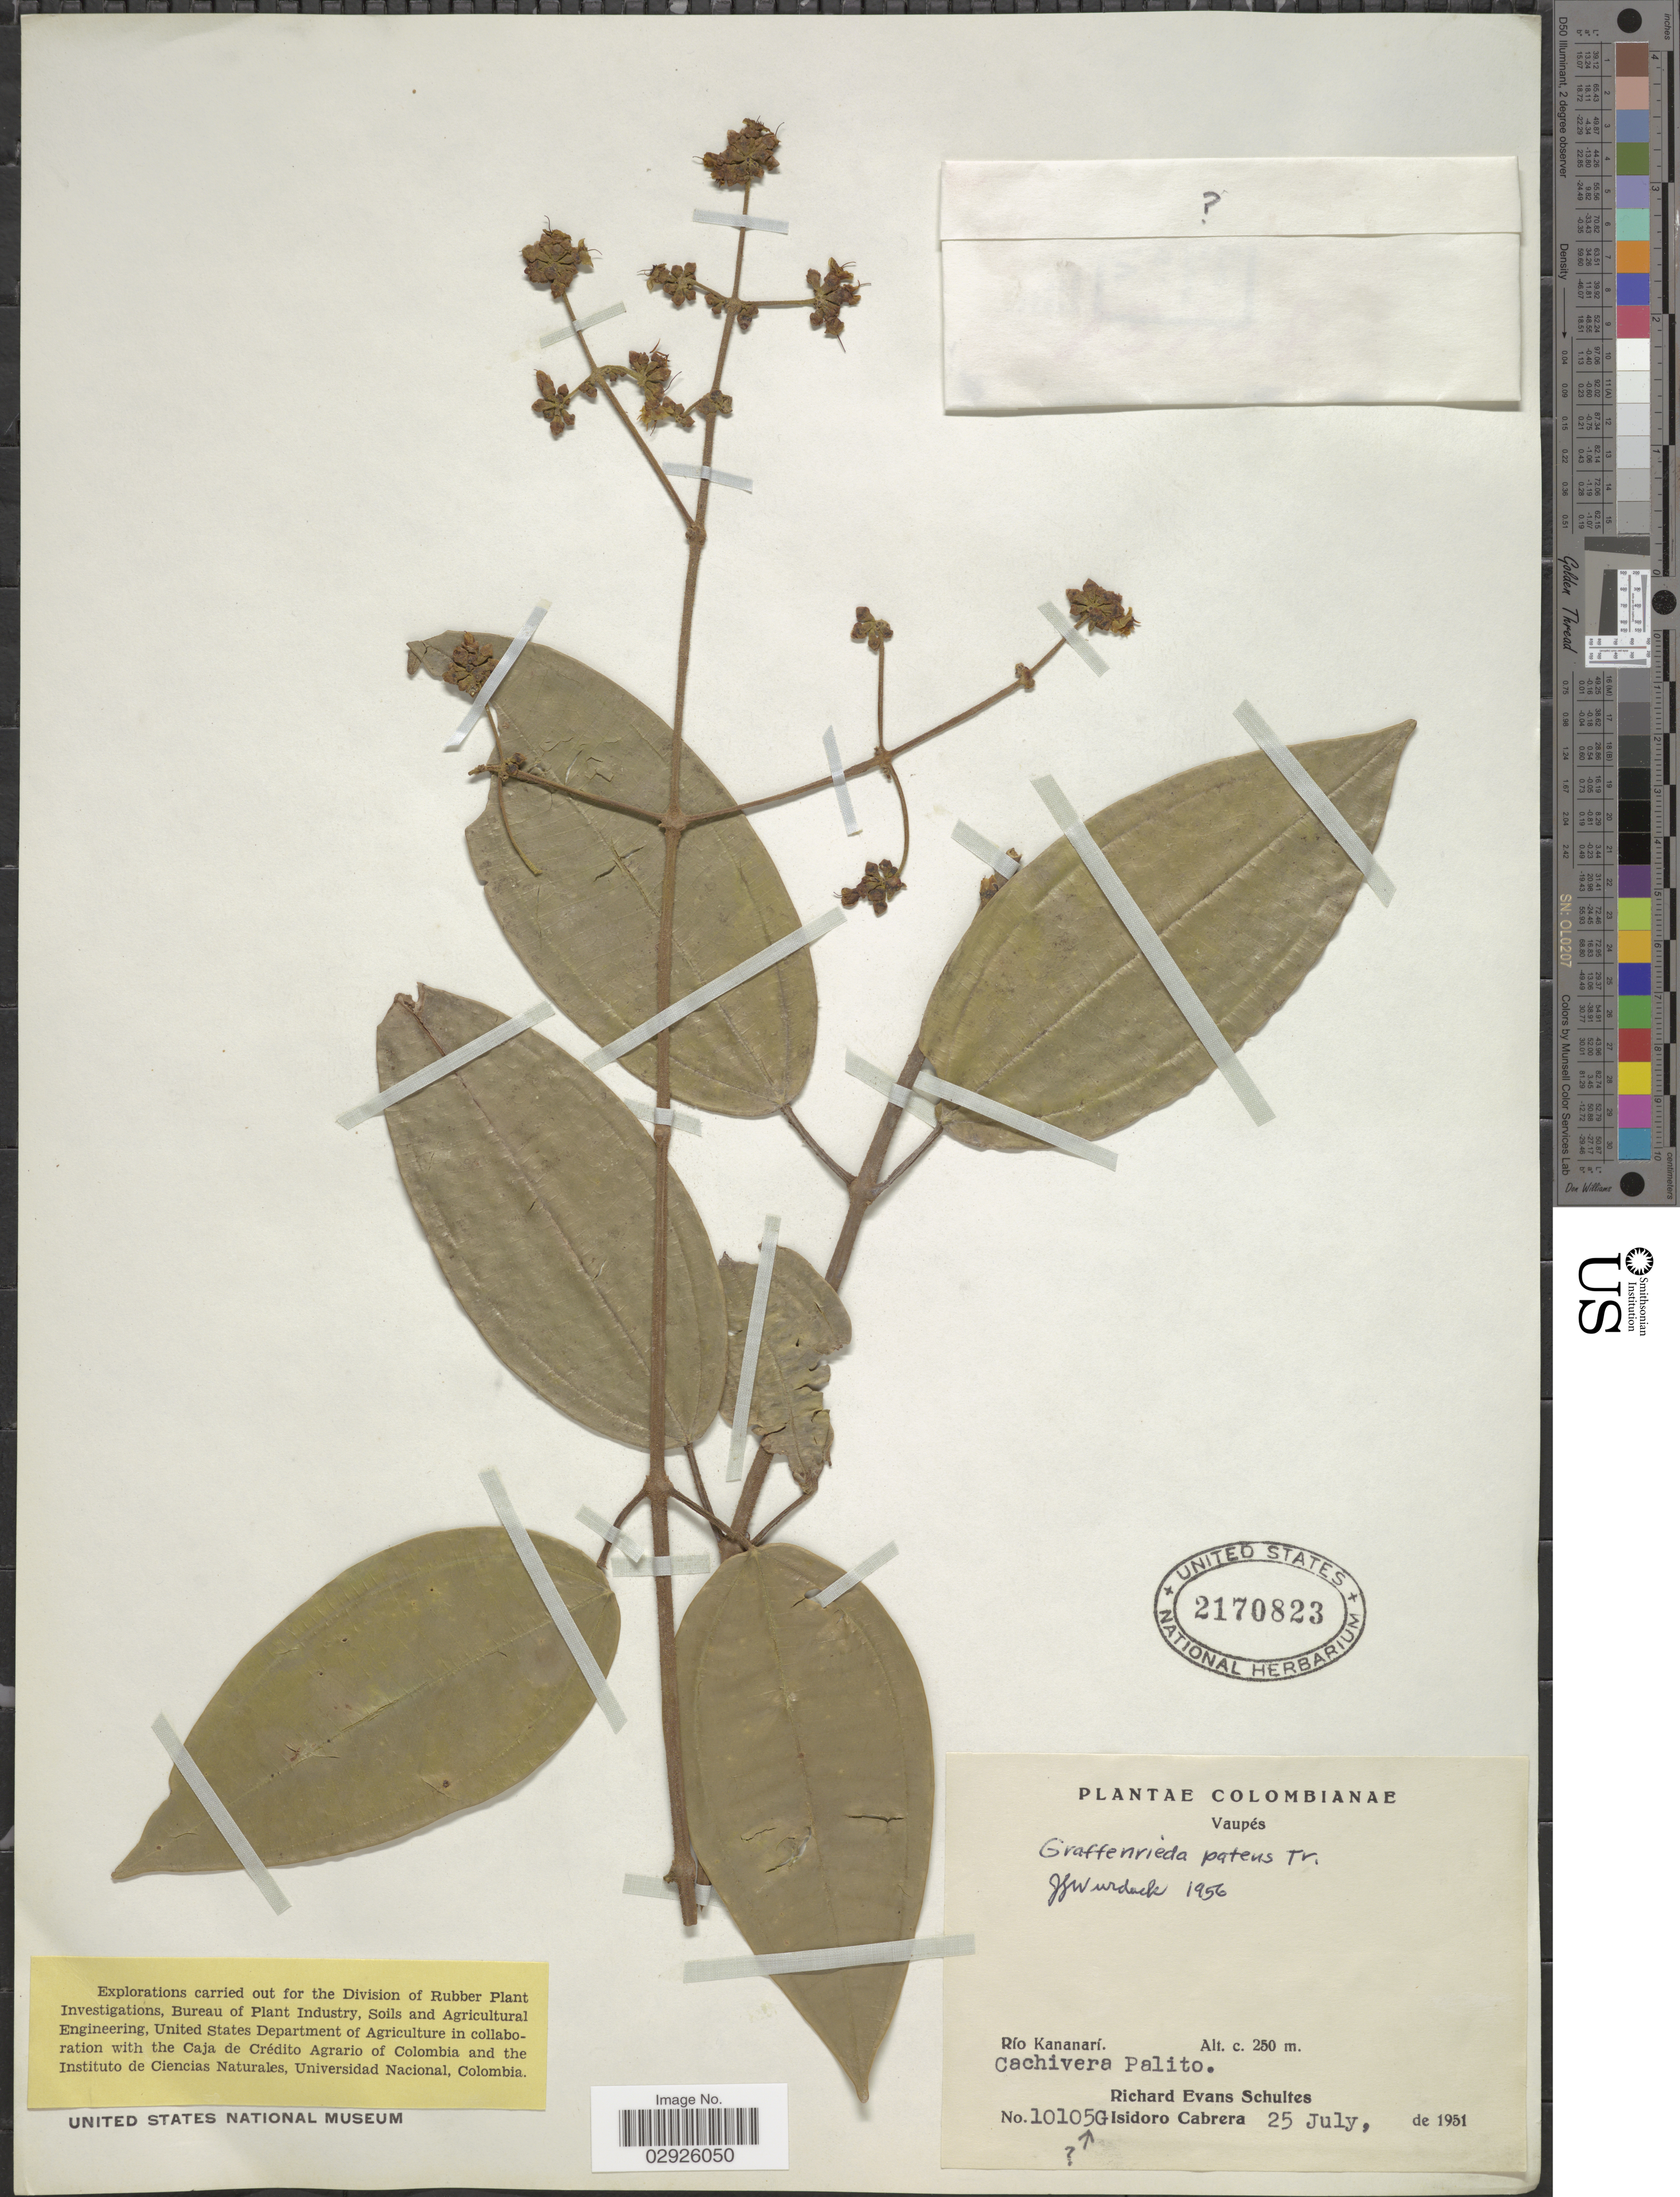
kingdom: Plantae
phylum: Tracheophyta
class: Magnoliopsida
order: Myrtales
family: Melastomataceae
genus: Graffenrieda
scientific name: Graffenrieda patens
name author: Triana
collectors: R. E. Schultes & I. Cabrera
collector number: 10105G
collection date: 1951-07-25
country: Colombia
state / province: Vaupés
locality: Río Kananarí. Cachivera Palito.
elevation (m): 250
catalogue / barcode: US 2170823